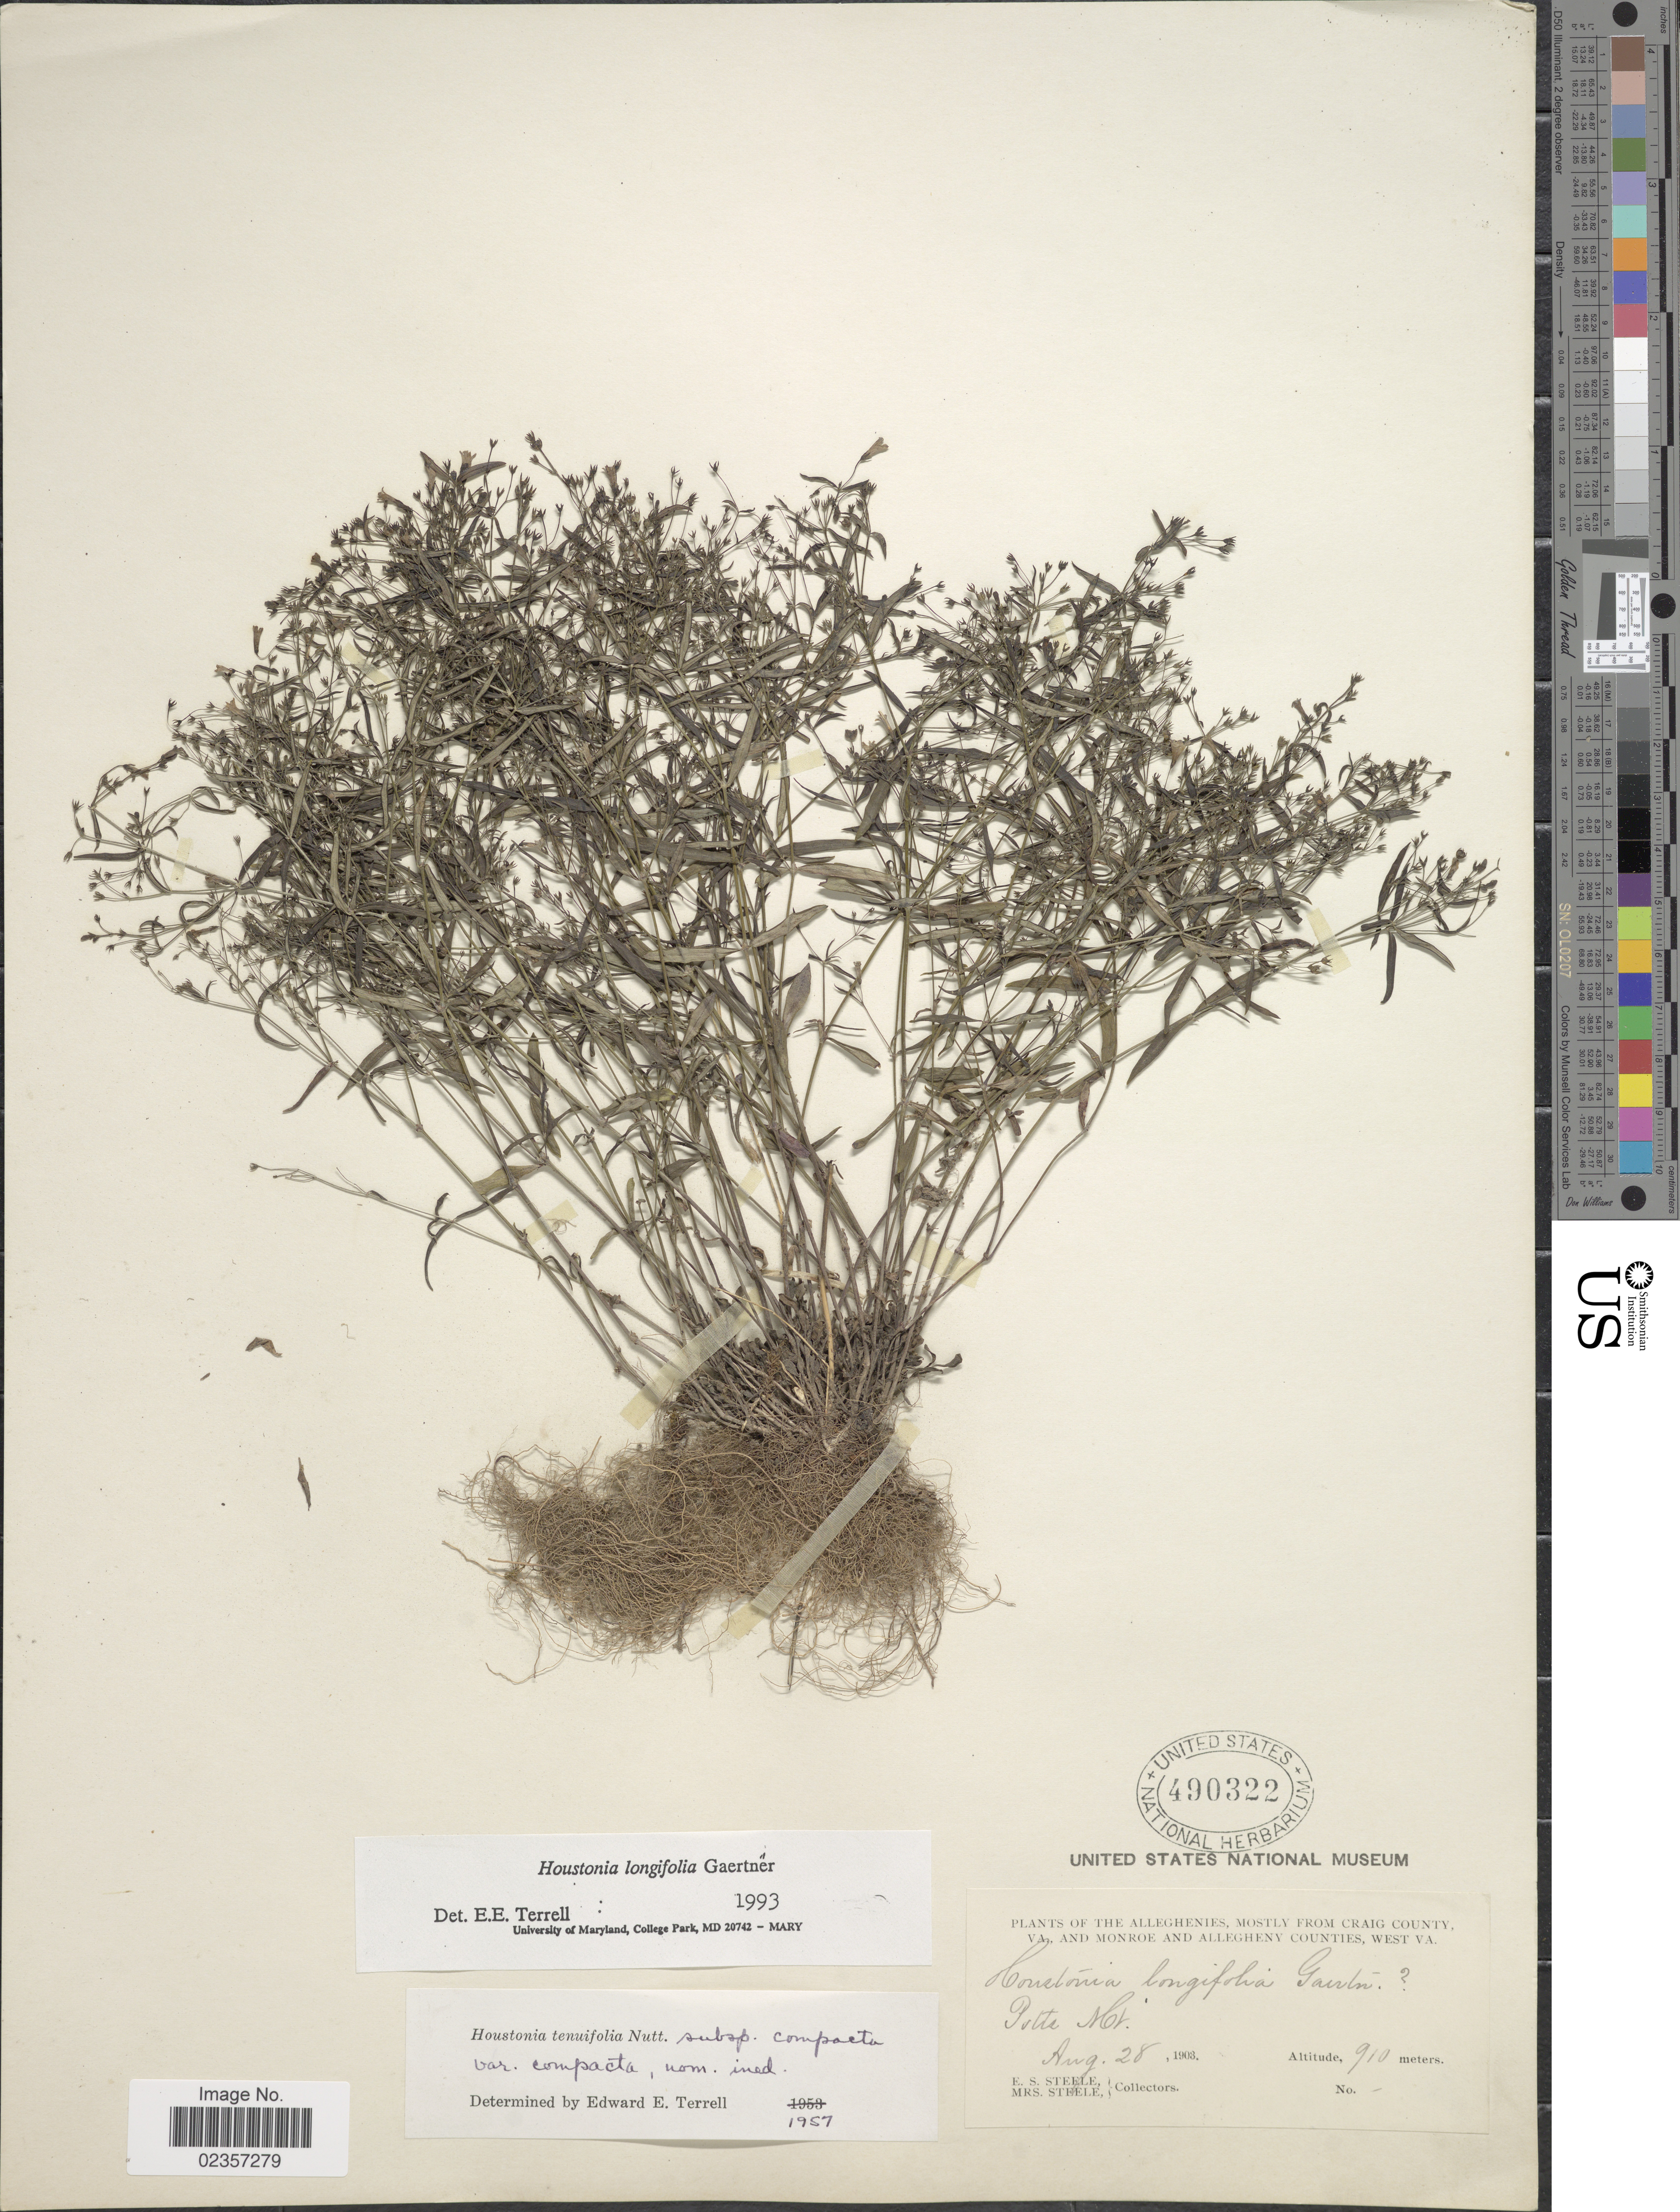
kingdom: Plantae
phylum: Tracheophyta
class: Magnoliopsida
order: Gentianales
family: Rubiaceae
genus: Houstonia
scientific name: Houstonia longifolia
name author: Gaertn.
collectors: E. Steele & Mrs. E. S. Steele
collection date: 1903-08-28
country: United States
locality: The Alleghenies, mostly from Craig County, VA., and Monroe and Allegheny Counties, West VA. Potts Mt.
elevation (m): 910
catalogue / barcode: US 490322